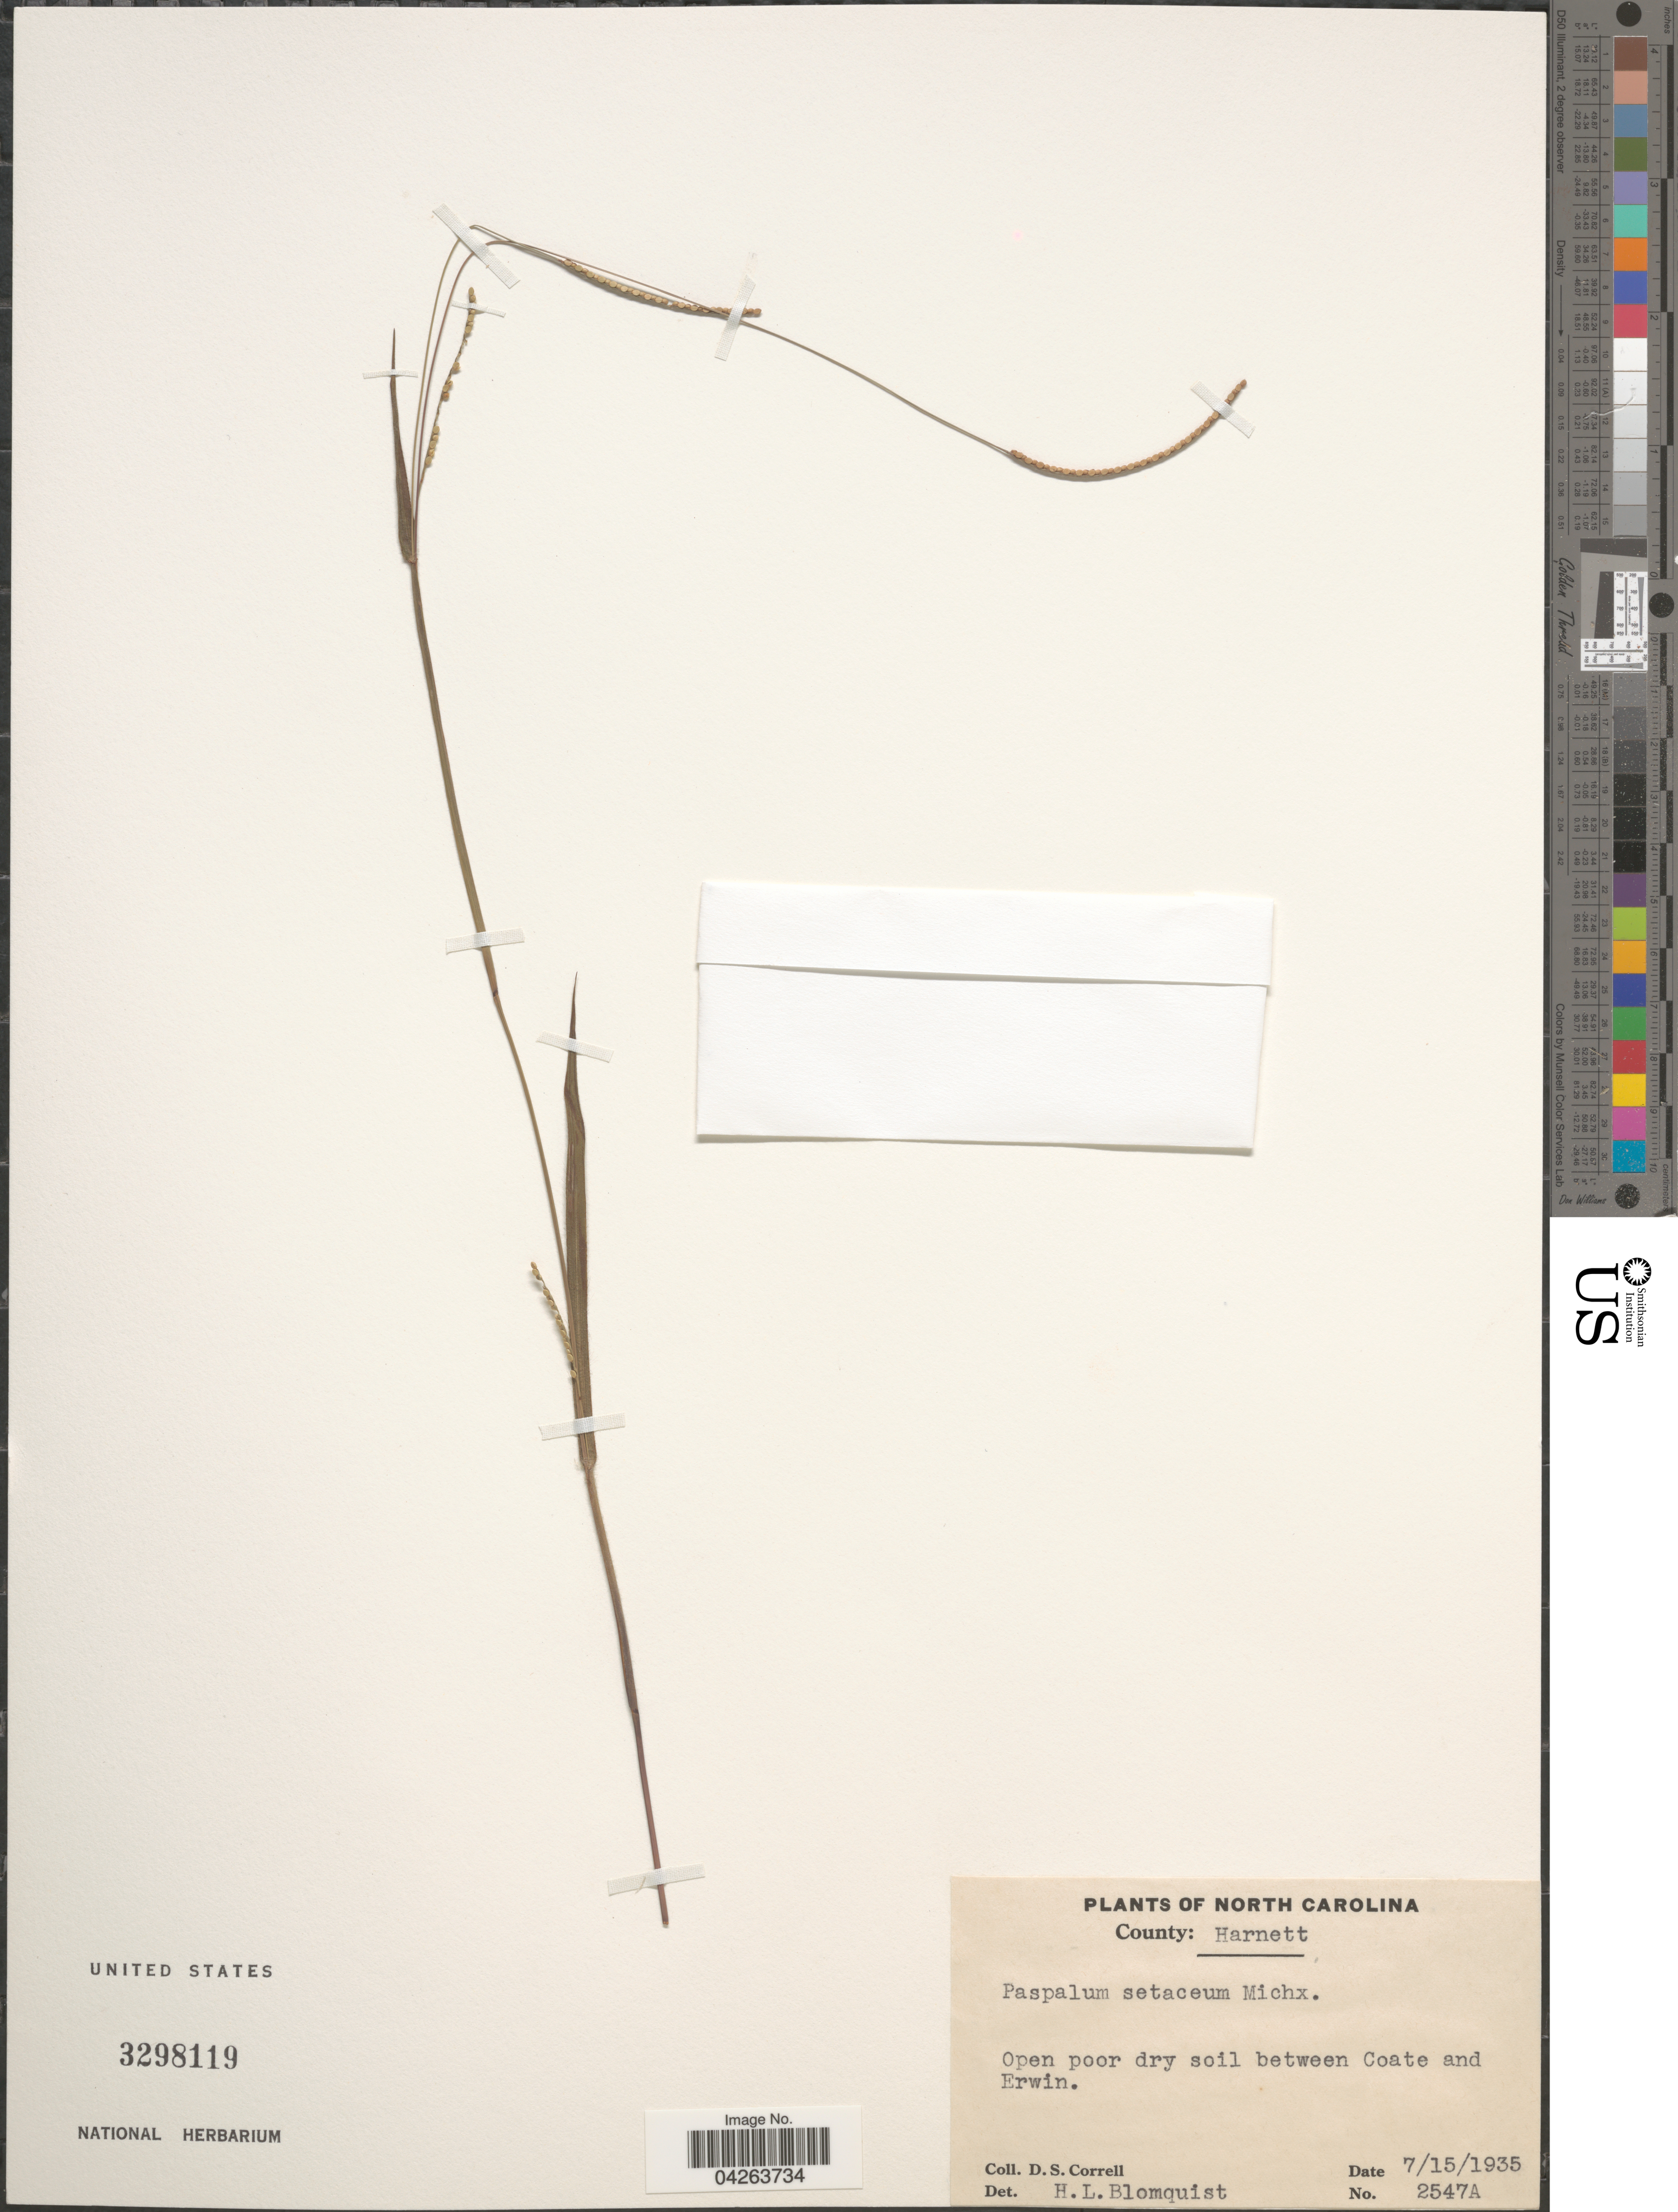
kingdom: Plantae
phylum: Tracheophyta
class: Liliopsida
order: Poales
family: Poaceae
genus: Paspalum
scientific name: Paspalum setaceum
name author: Michx.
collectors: D. S. Correll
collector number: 2547A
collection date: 1935-07-15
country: United States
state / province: North Carolina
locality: County: Harnett. Open poor dry soil between Coate and Erwin.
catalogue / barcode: US 3298119